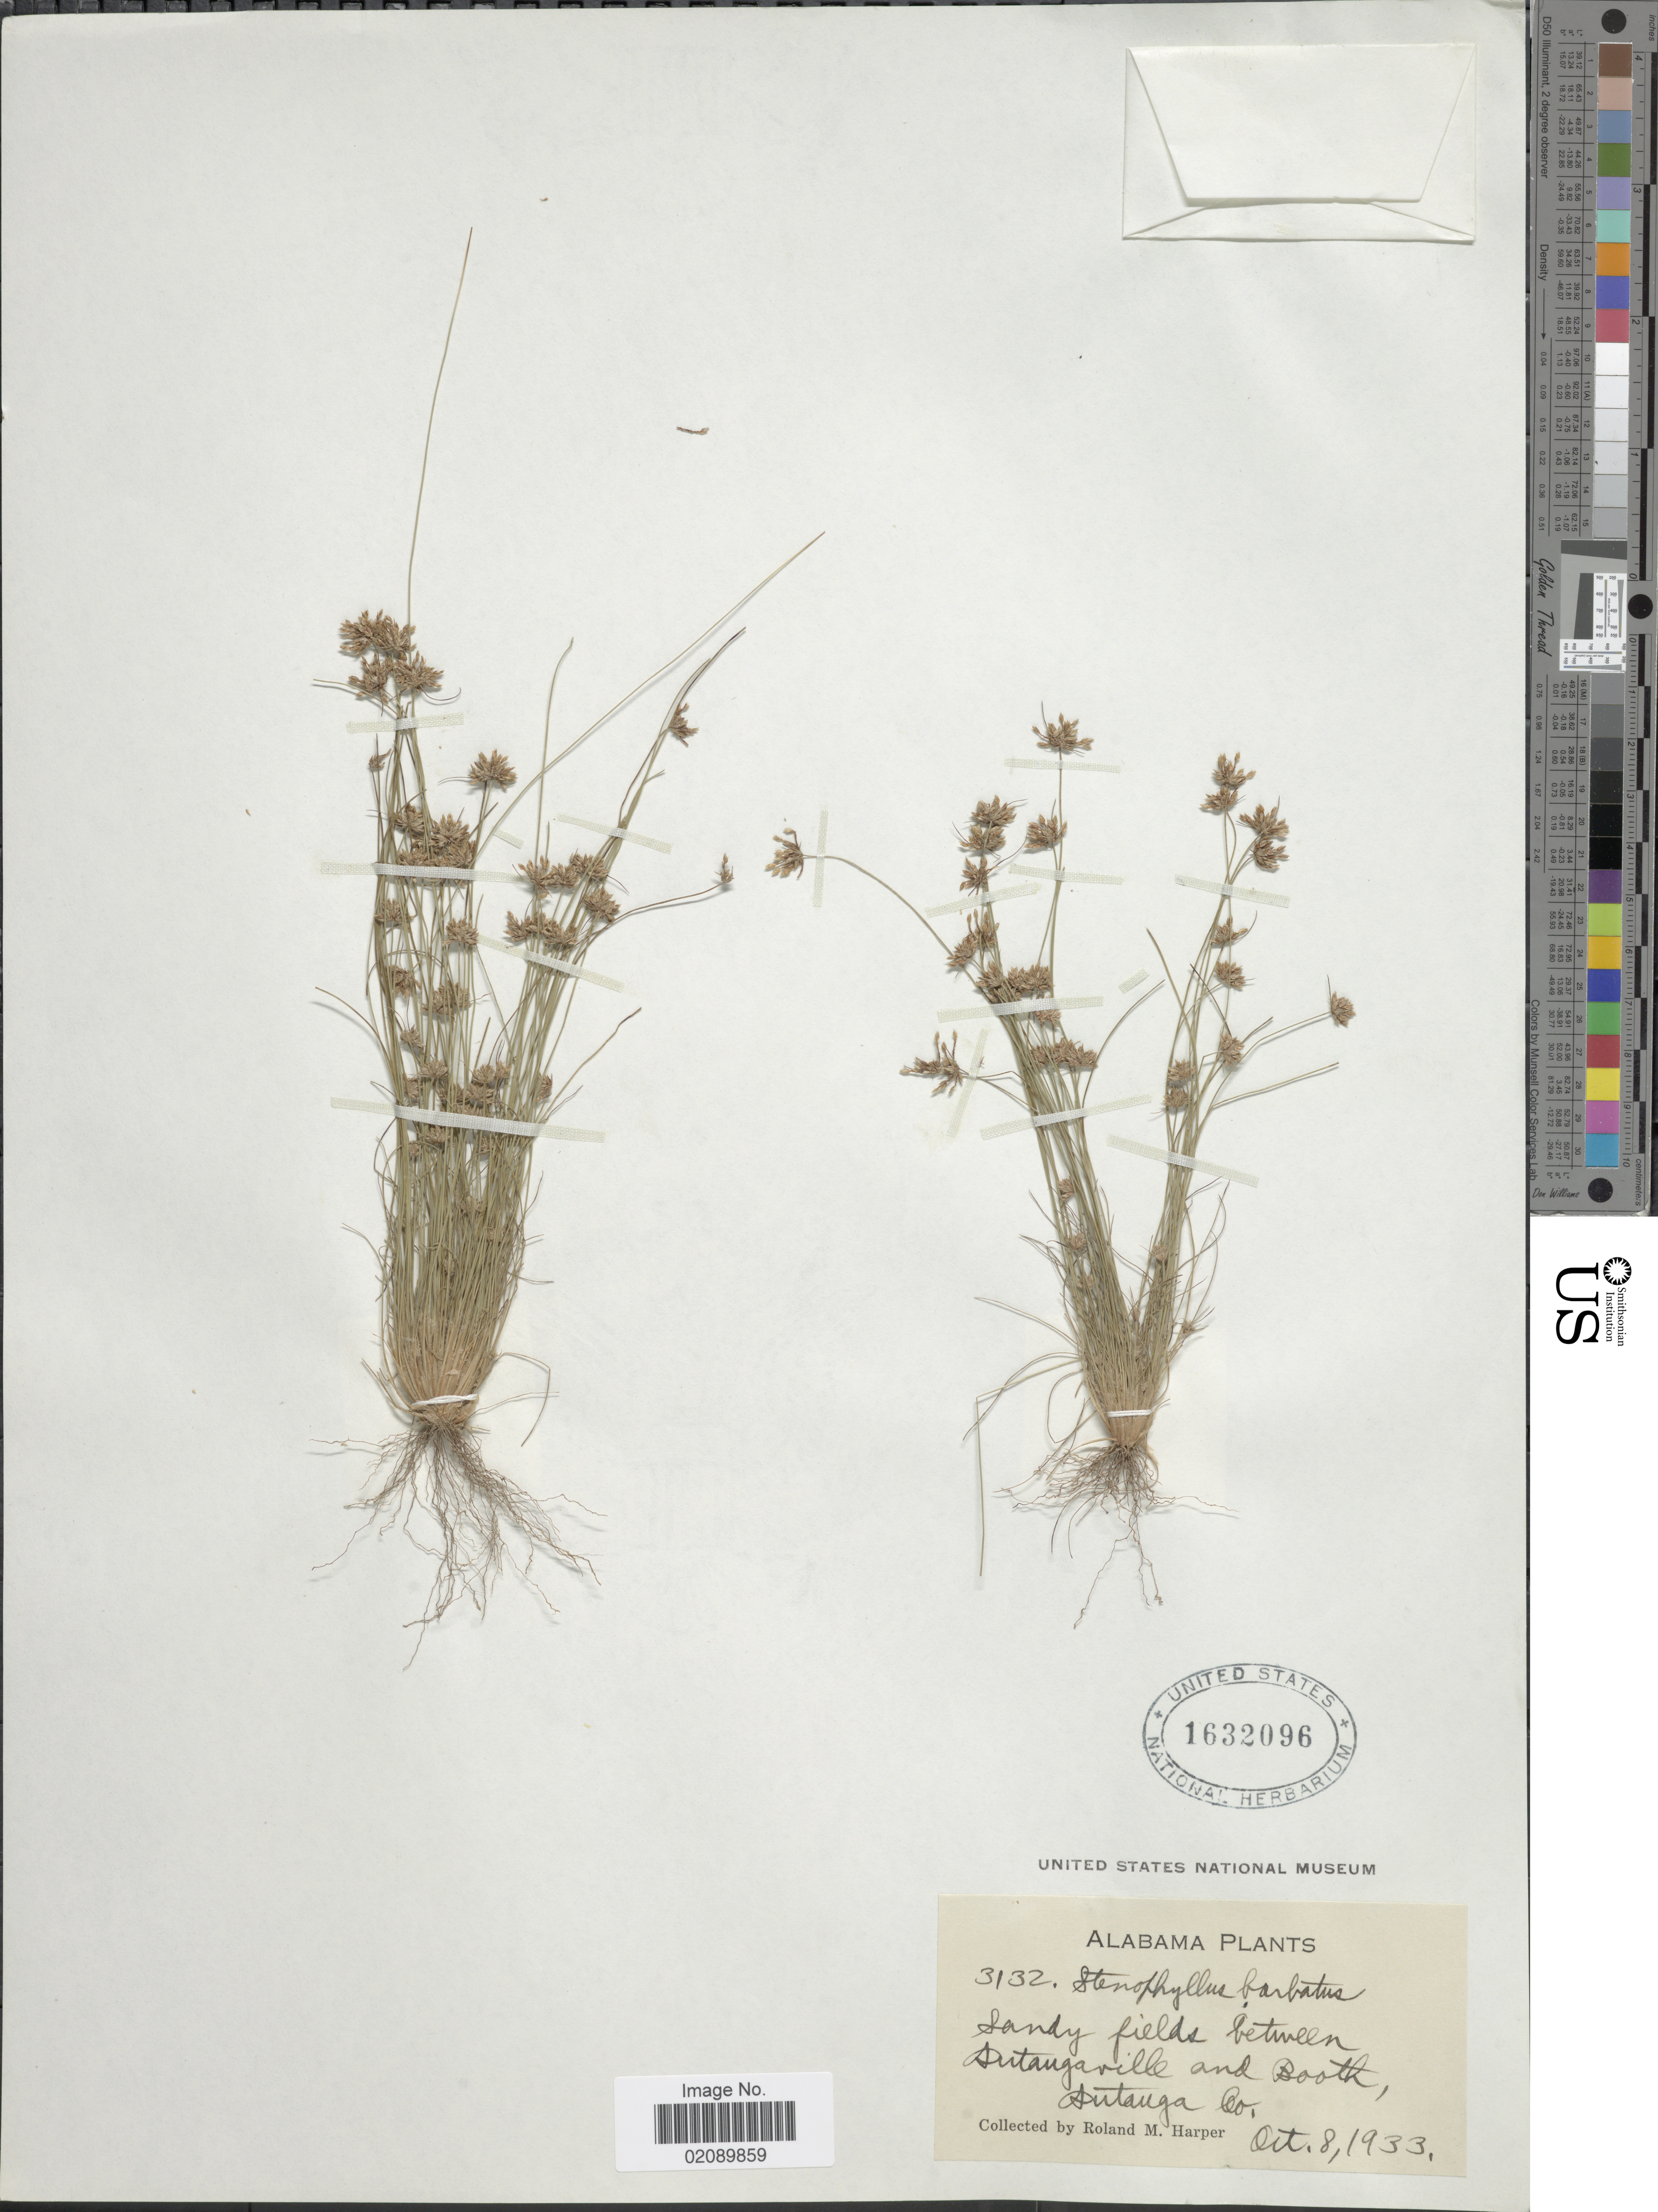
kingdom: Plantae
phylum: Tracheophyta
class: Liliopsida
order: Poales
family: Cyperaceae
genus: Bulbostylis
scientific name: Bulbostylis barbata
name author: (Rottb.) C.B. Clarke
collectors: R. M. Harper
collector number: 3132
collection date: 1933-10-08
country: United States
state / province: Alabama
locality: Sandy fields between Dutangaville and Booth, Dutanga Co.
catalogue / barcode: US 1632096